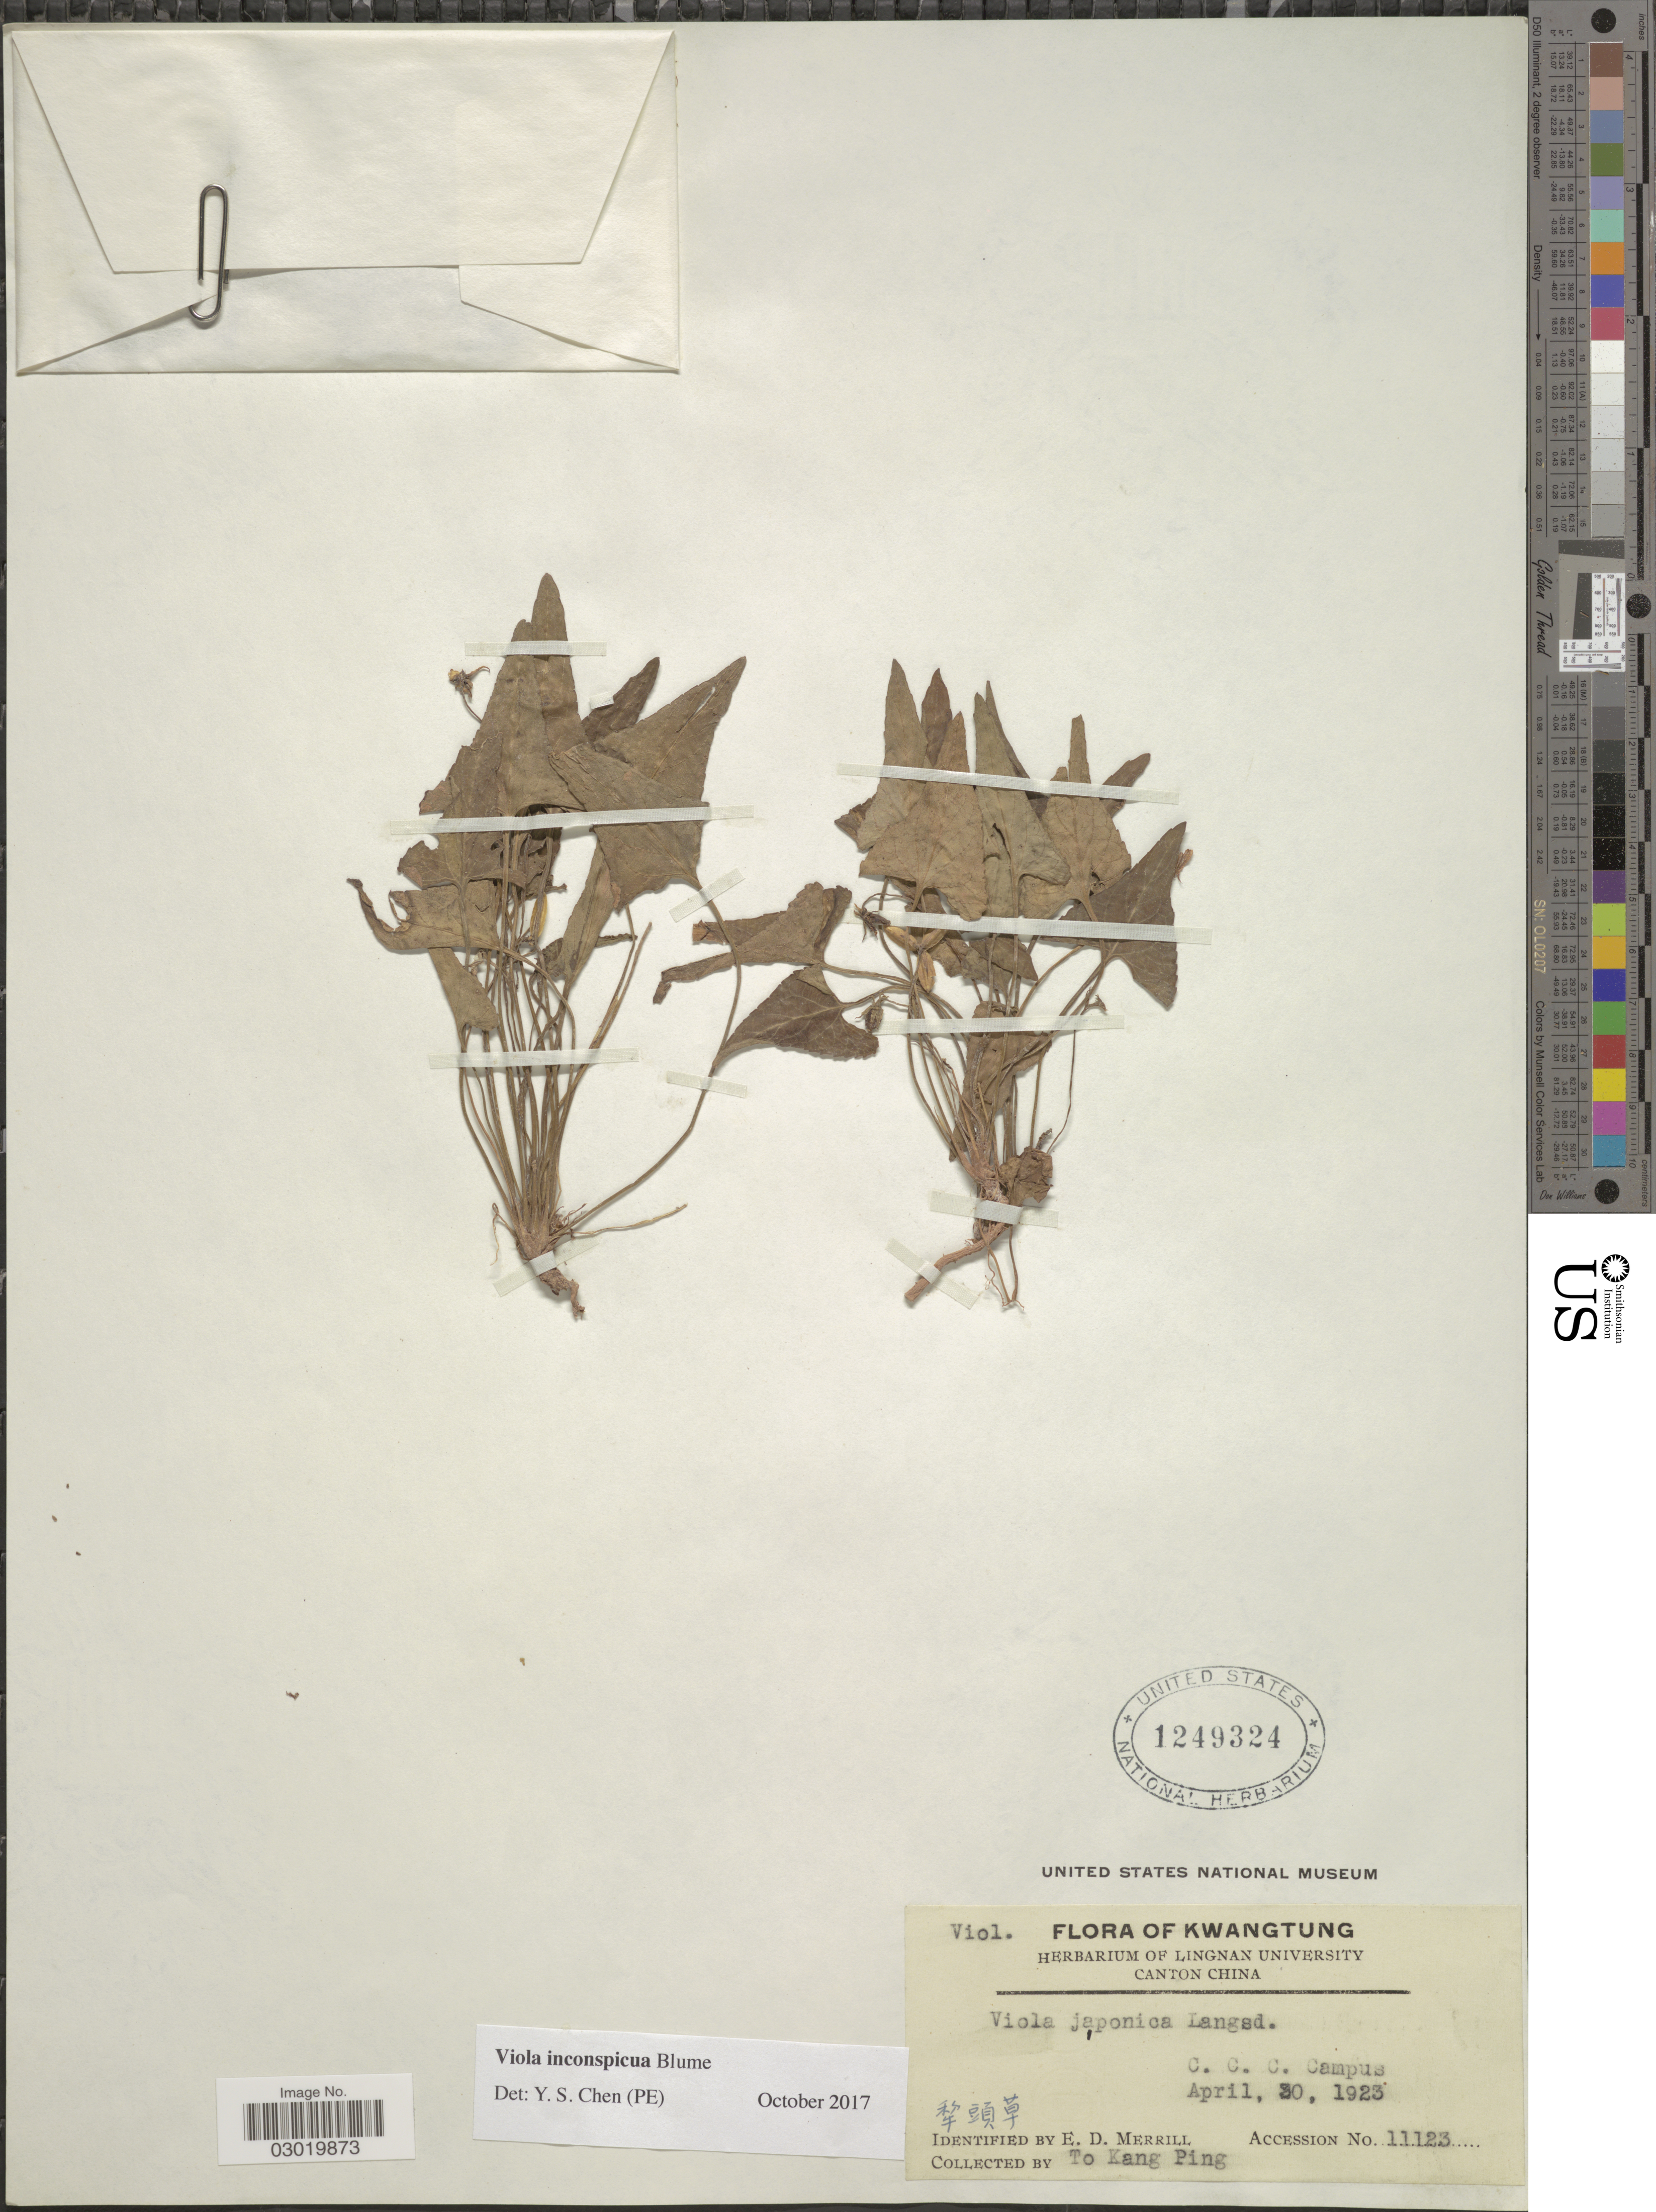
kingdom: Plantae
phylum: Tracheophyta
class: Magnoliopsida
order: Malpighiales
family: Violaceae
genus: Viola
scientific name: Viola inconspicua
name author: Blume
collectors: T. Ping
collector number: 11123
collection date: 1923-04-30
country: China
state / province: Guangdong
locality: Kwangtung. C.C.C. Campus.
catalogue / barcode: US 1249324